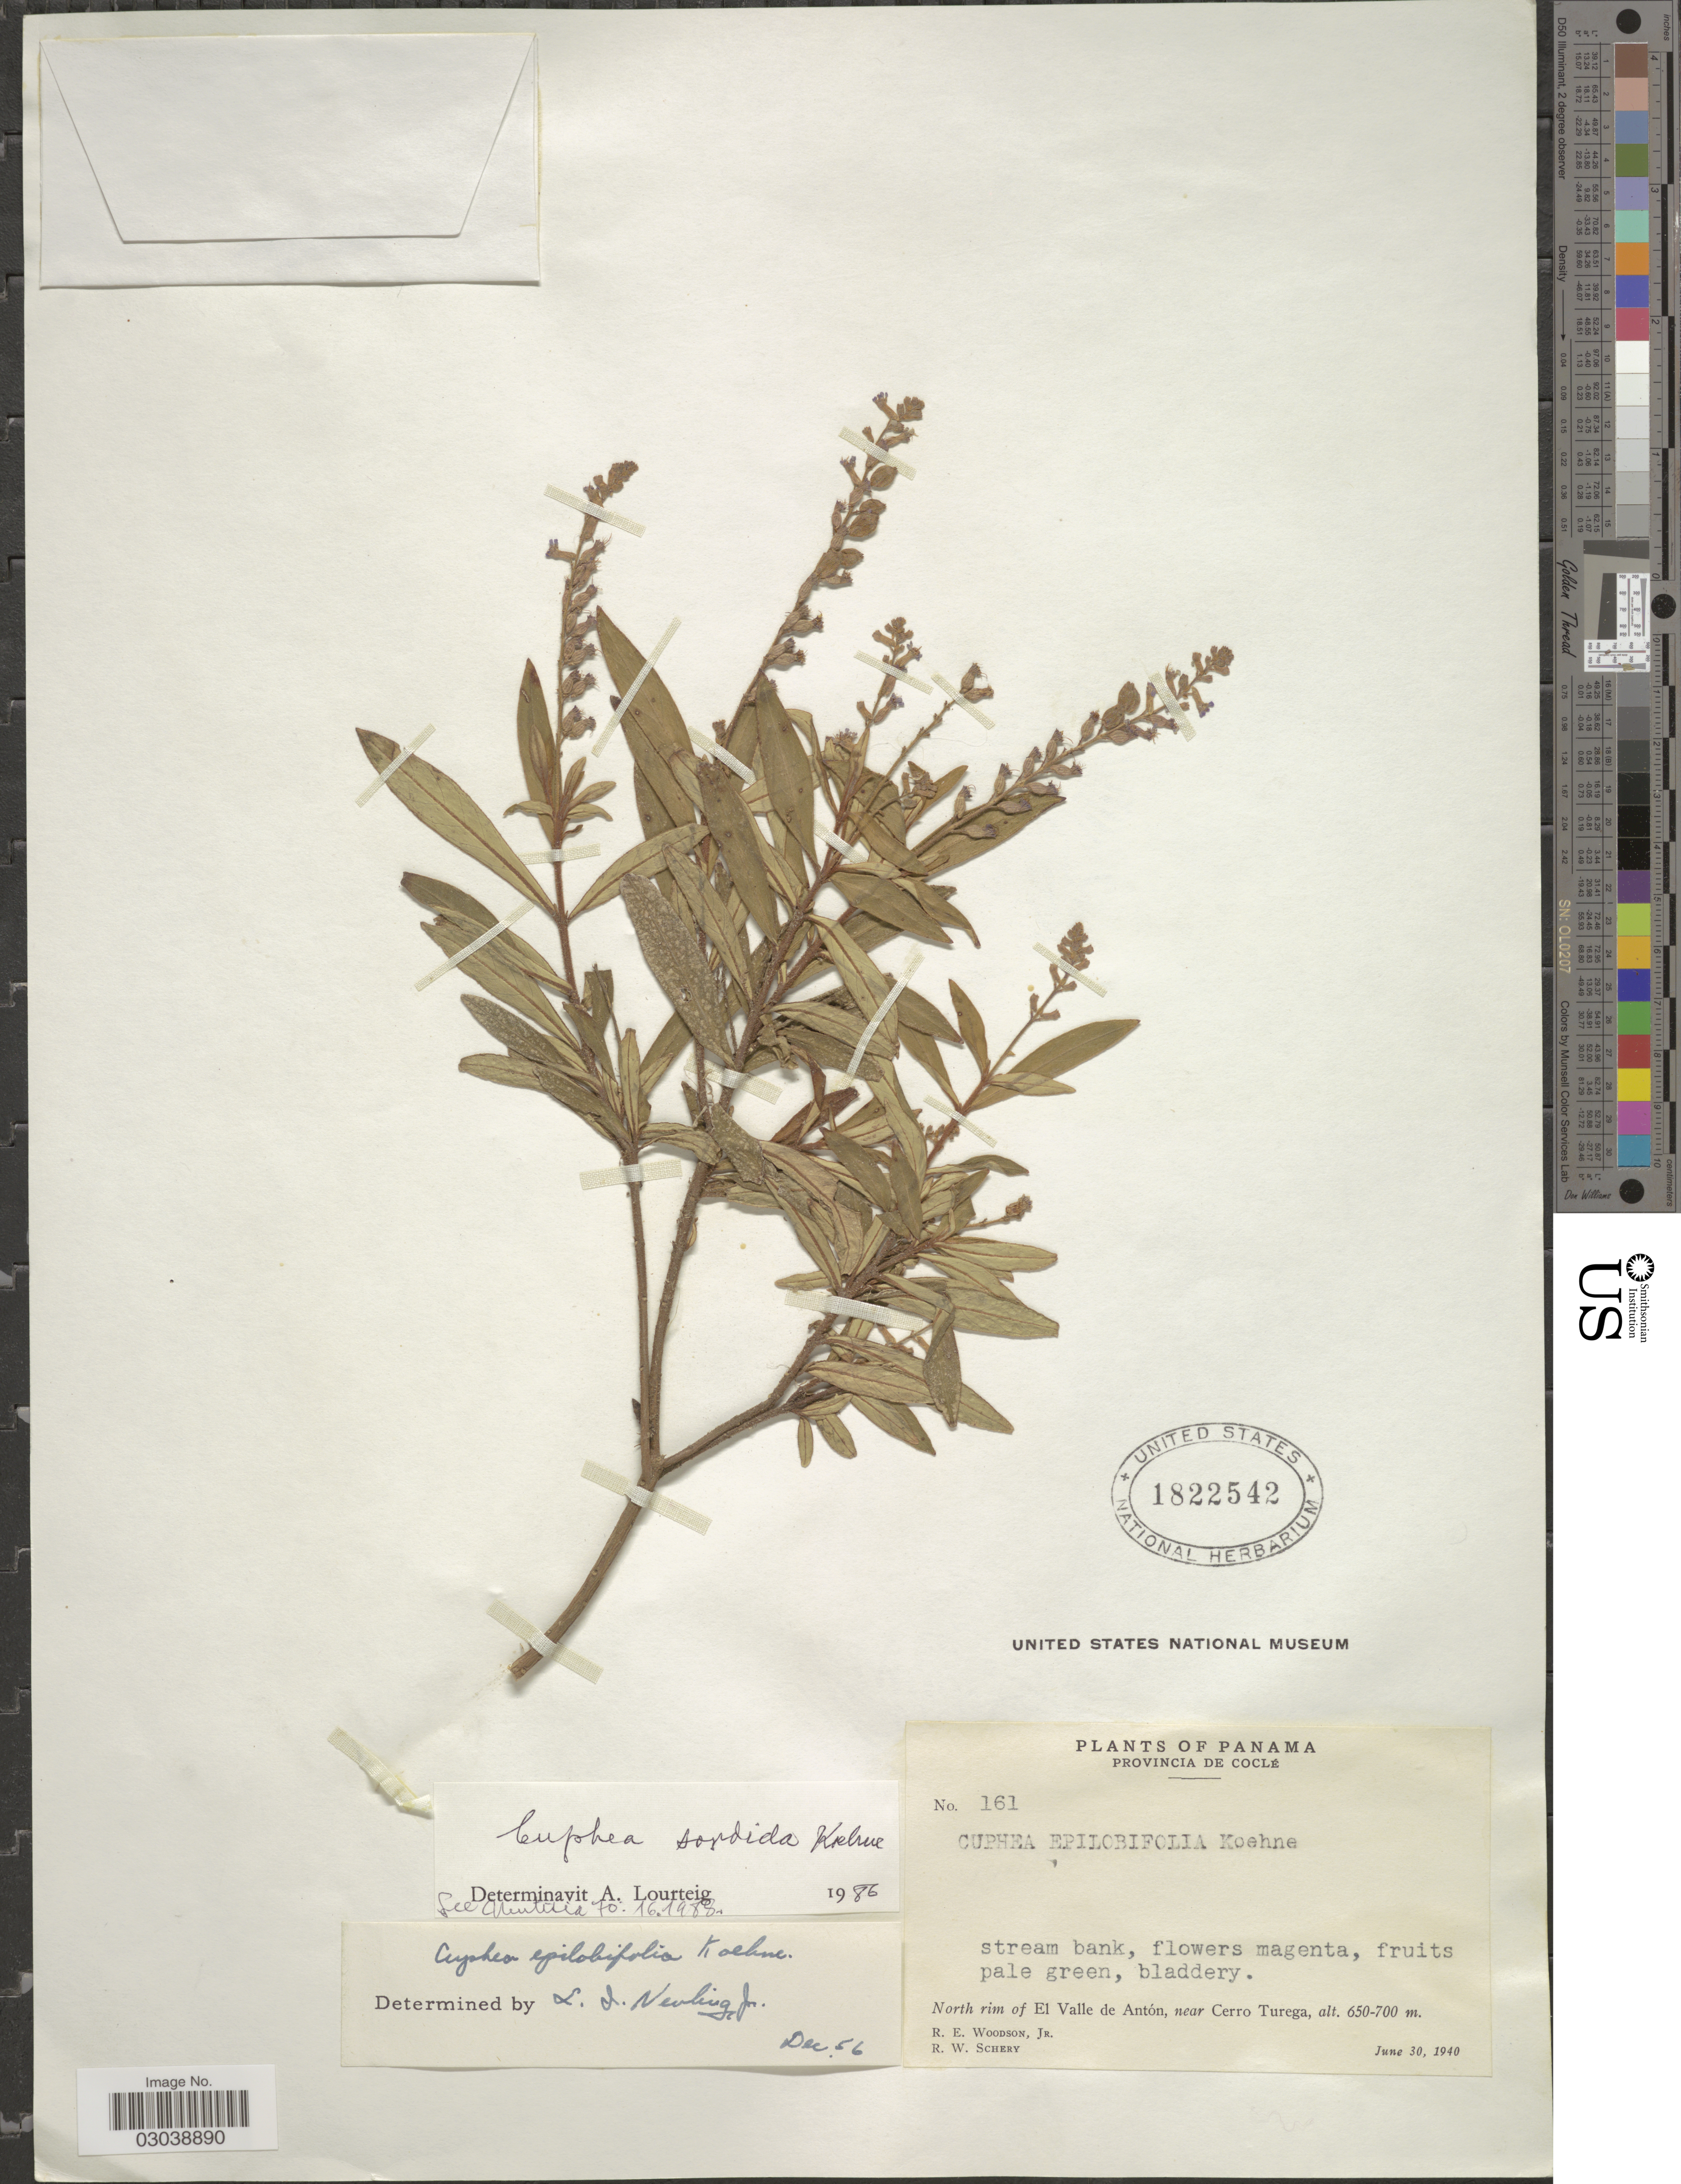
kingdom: Plantae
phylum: Tracheophyta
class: Magnoliopsida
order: Myrtales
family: Lythraceae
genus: Cuphea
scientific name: Cuphea sordida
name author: Koehne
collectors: R. E. Woodson & R. W. Schery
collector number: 161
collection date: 1940-06-30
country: Panama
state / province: Coclé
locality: North rim of El Valle de Antón, near Cerro Turega.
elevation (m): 650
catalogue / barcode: US 1822542